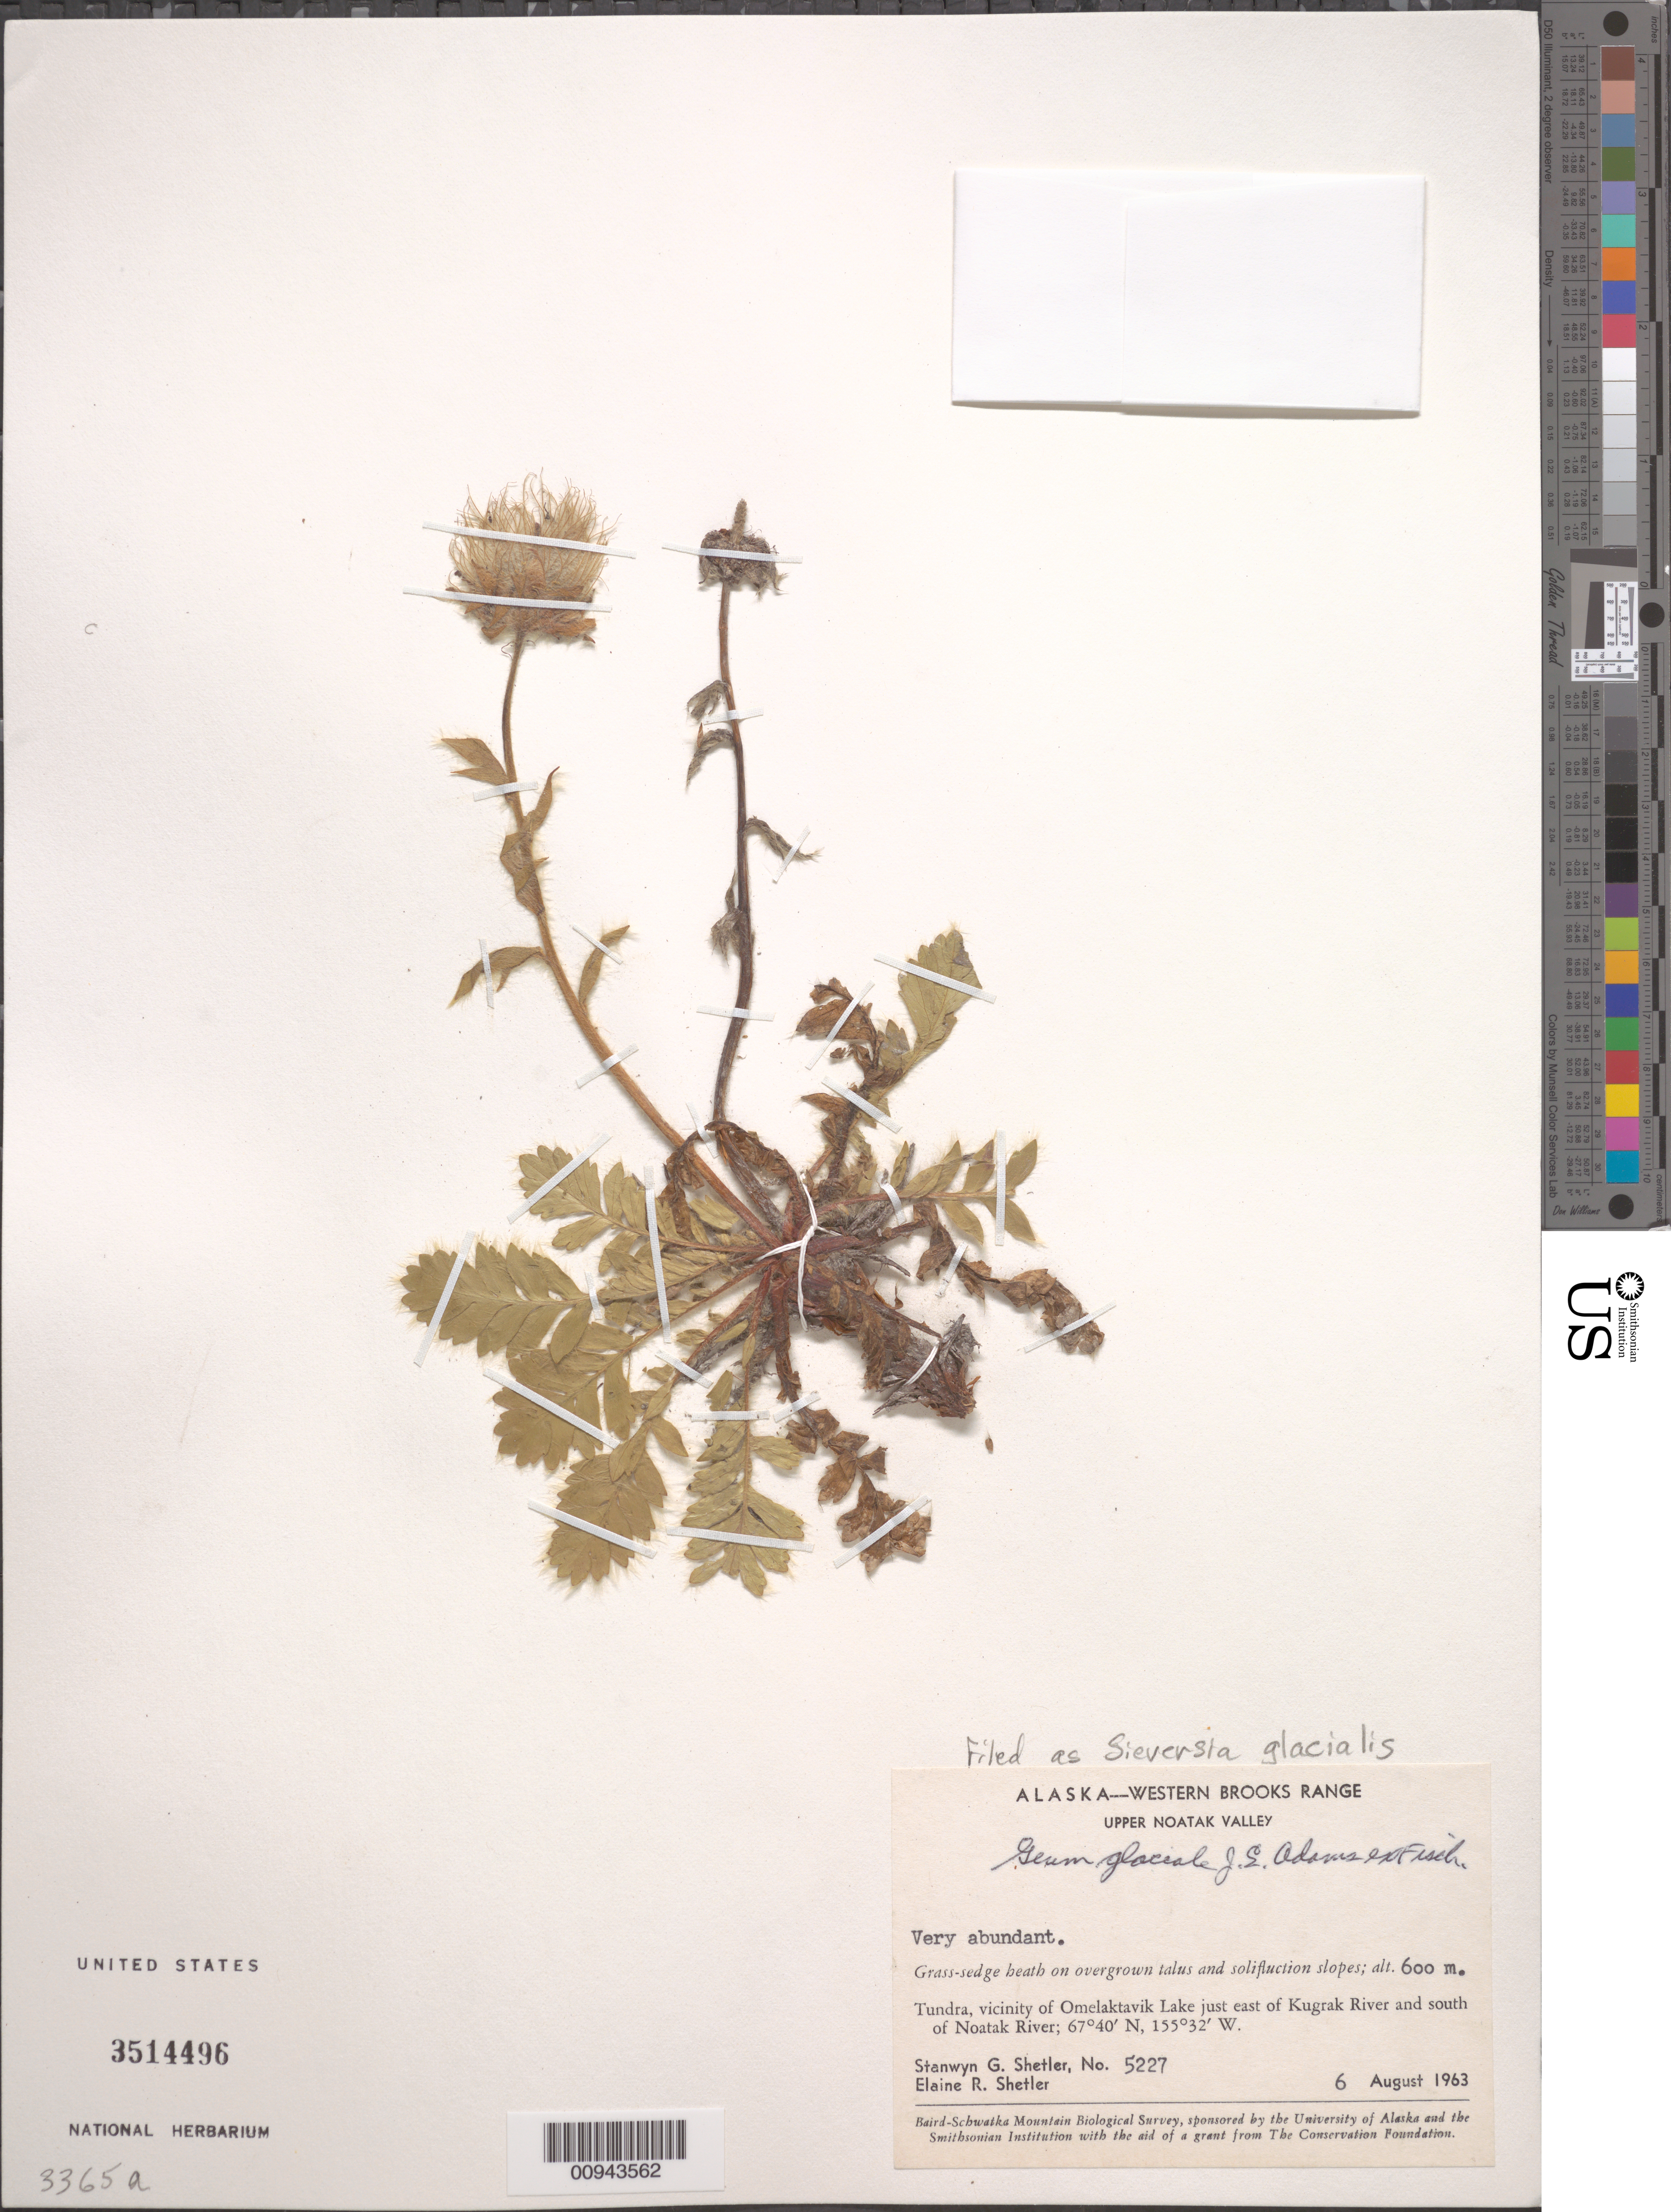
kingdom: Plantae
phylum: Tracheophyta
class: Magnoliopsida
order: Rosales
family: Rosaceae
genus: Geum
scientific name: Geum glaciale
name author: Adams ex Fisch.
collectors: S. Shetler & E. R. Shetler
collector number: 5227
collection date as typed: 06 Aug 1963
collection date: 1963-08-06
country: United States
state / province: Alaska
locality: Vicinity of Omelaktavik Lake just east of Kugrak River and south of Noatak River. Western Brooks Range, Upper Noatak Valley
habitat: Tundra. Grass-sedge heath on overgrown talus and solifluction slopes.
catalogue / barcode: US 3514496